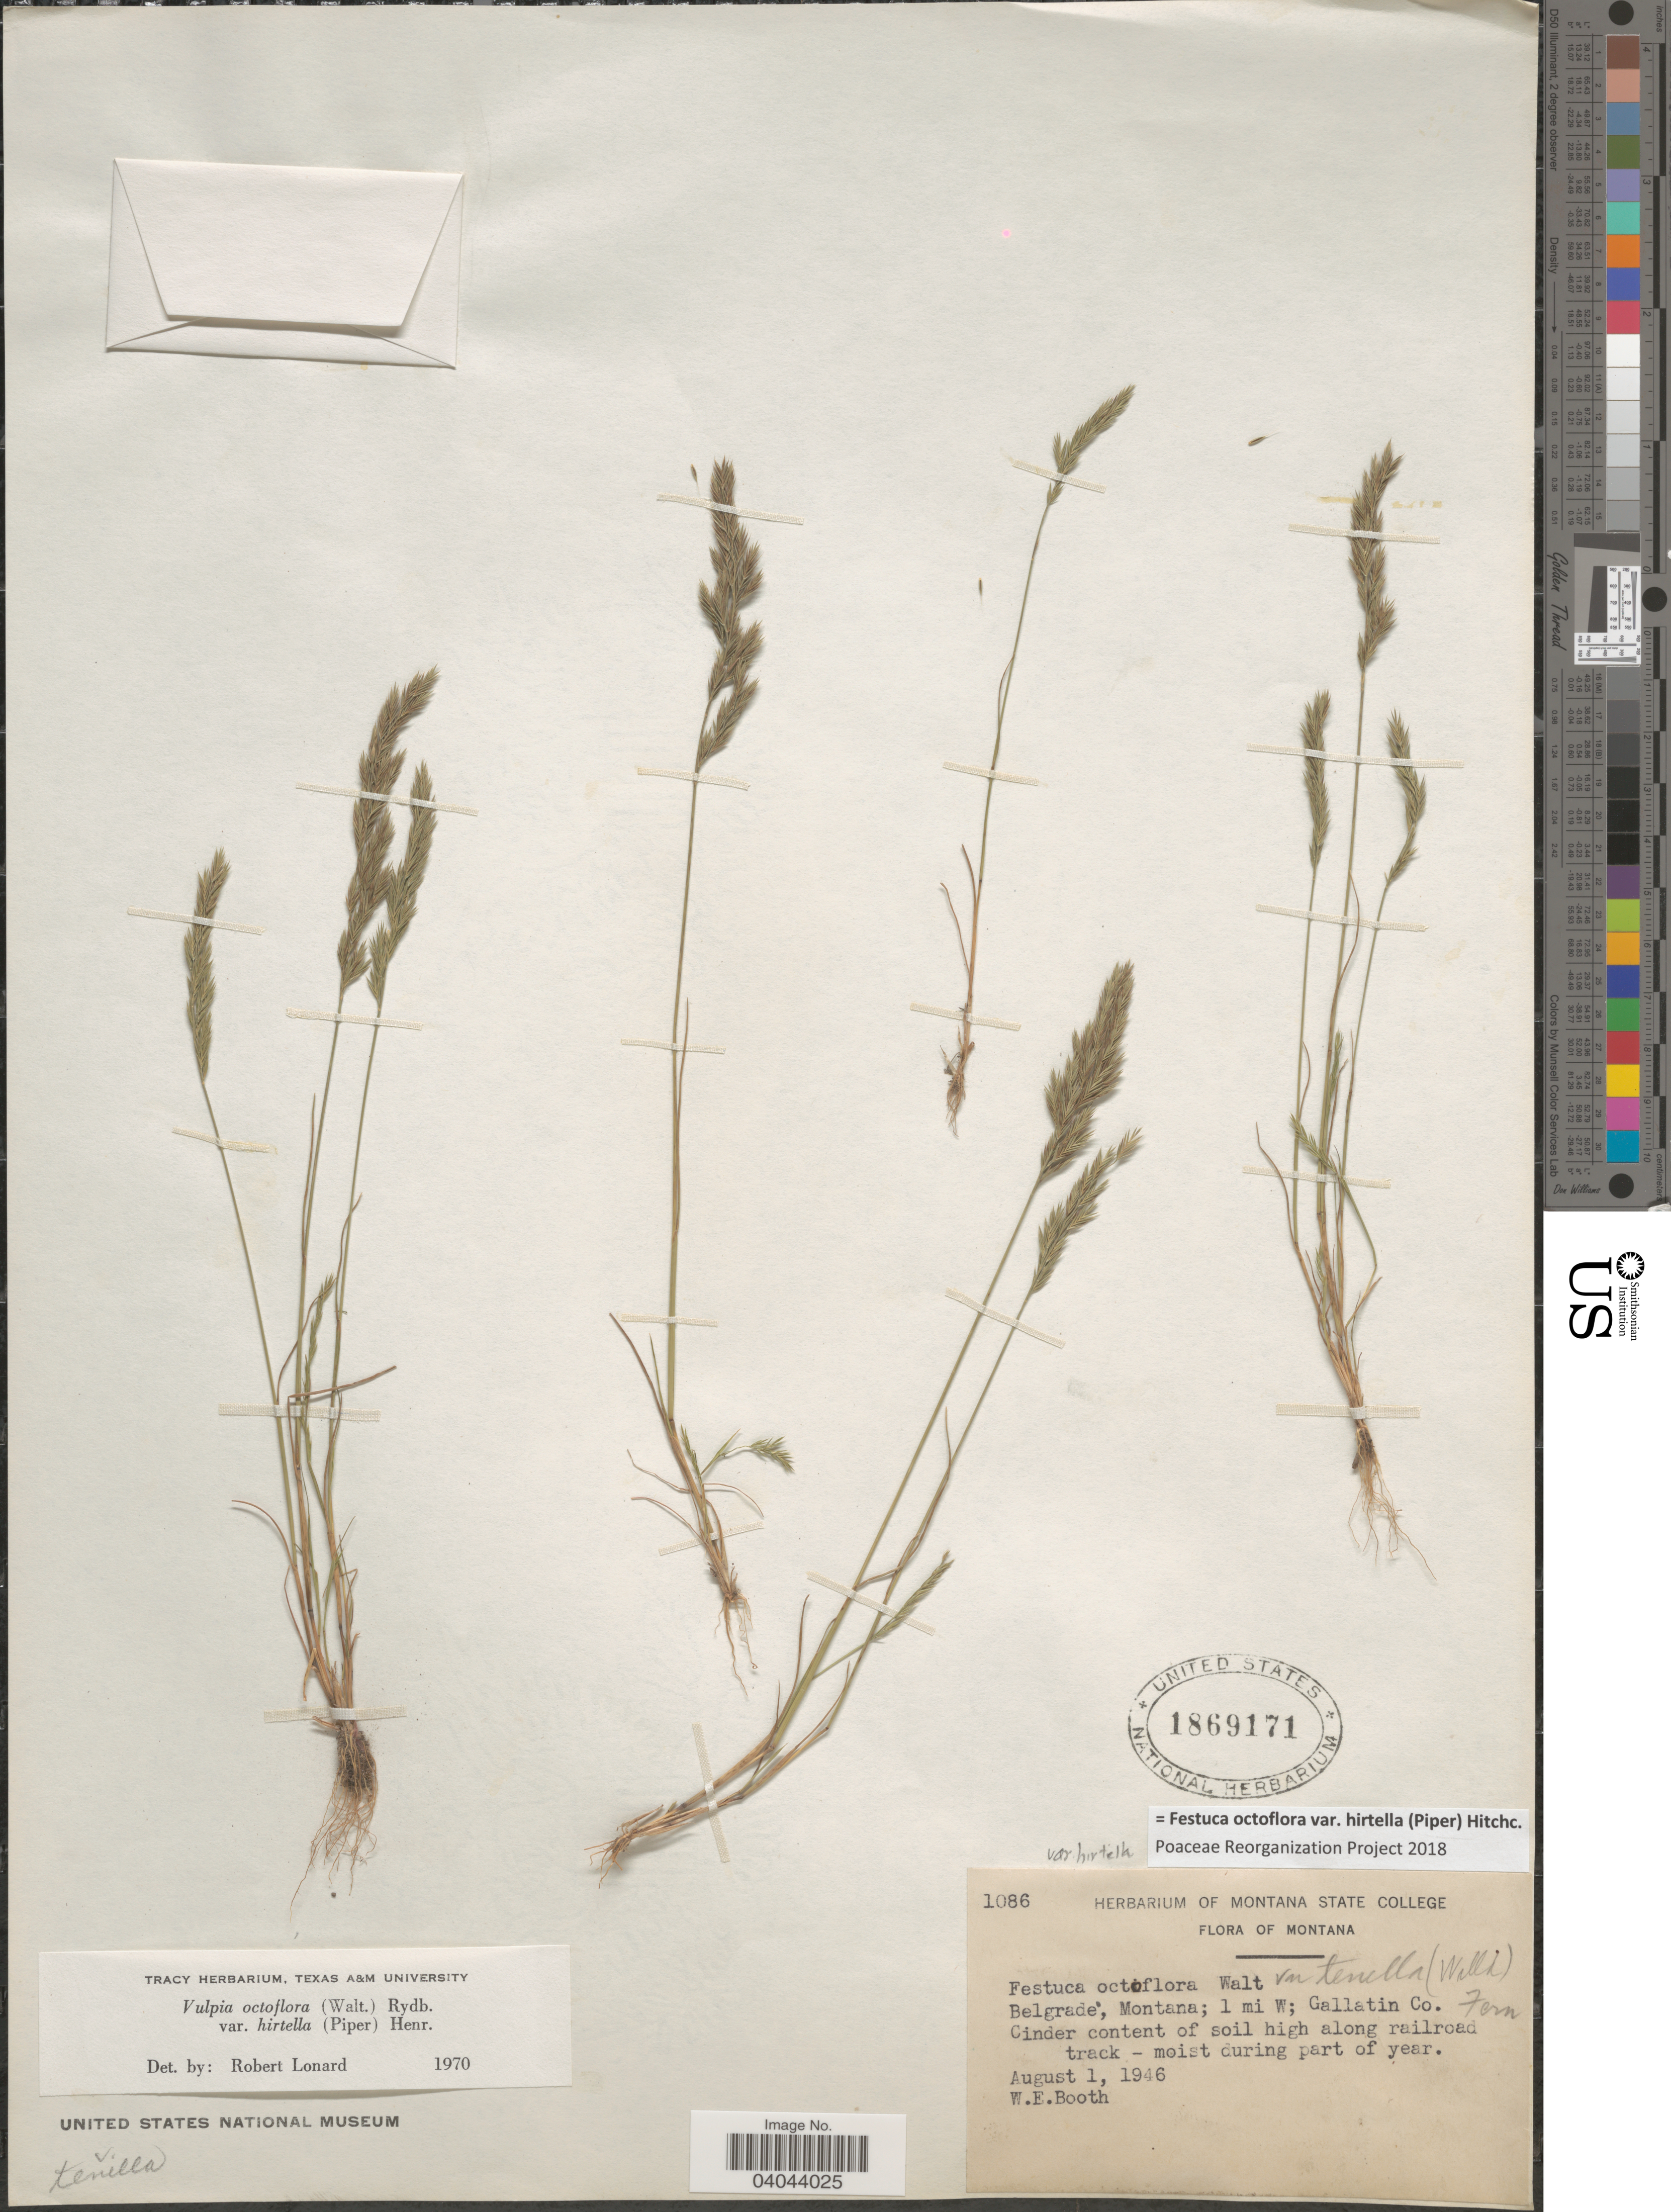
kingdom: Plantae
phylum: Tracheophyta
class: Liliopsida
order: Poales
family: Poaceae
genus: Festuca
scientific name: Festuca octoflora var. hirtella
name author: Piper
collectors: W. Booth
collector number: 1086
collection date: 1946-08-01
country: United States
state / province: Montana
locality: Belgrade; 1 mi W; Gallatin Co.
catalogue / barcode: US 1869171